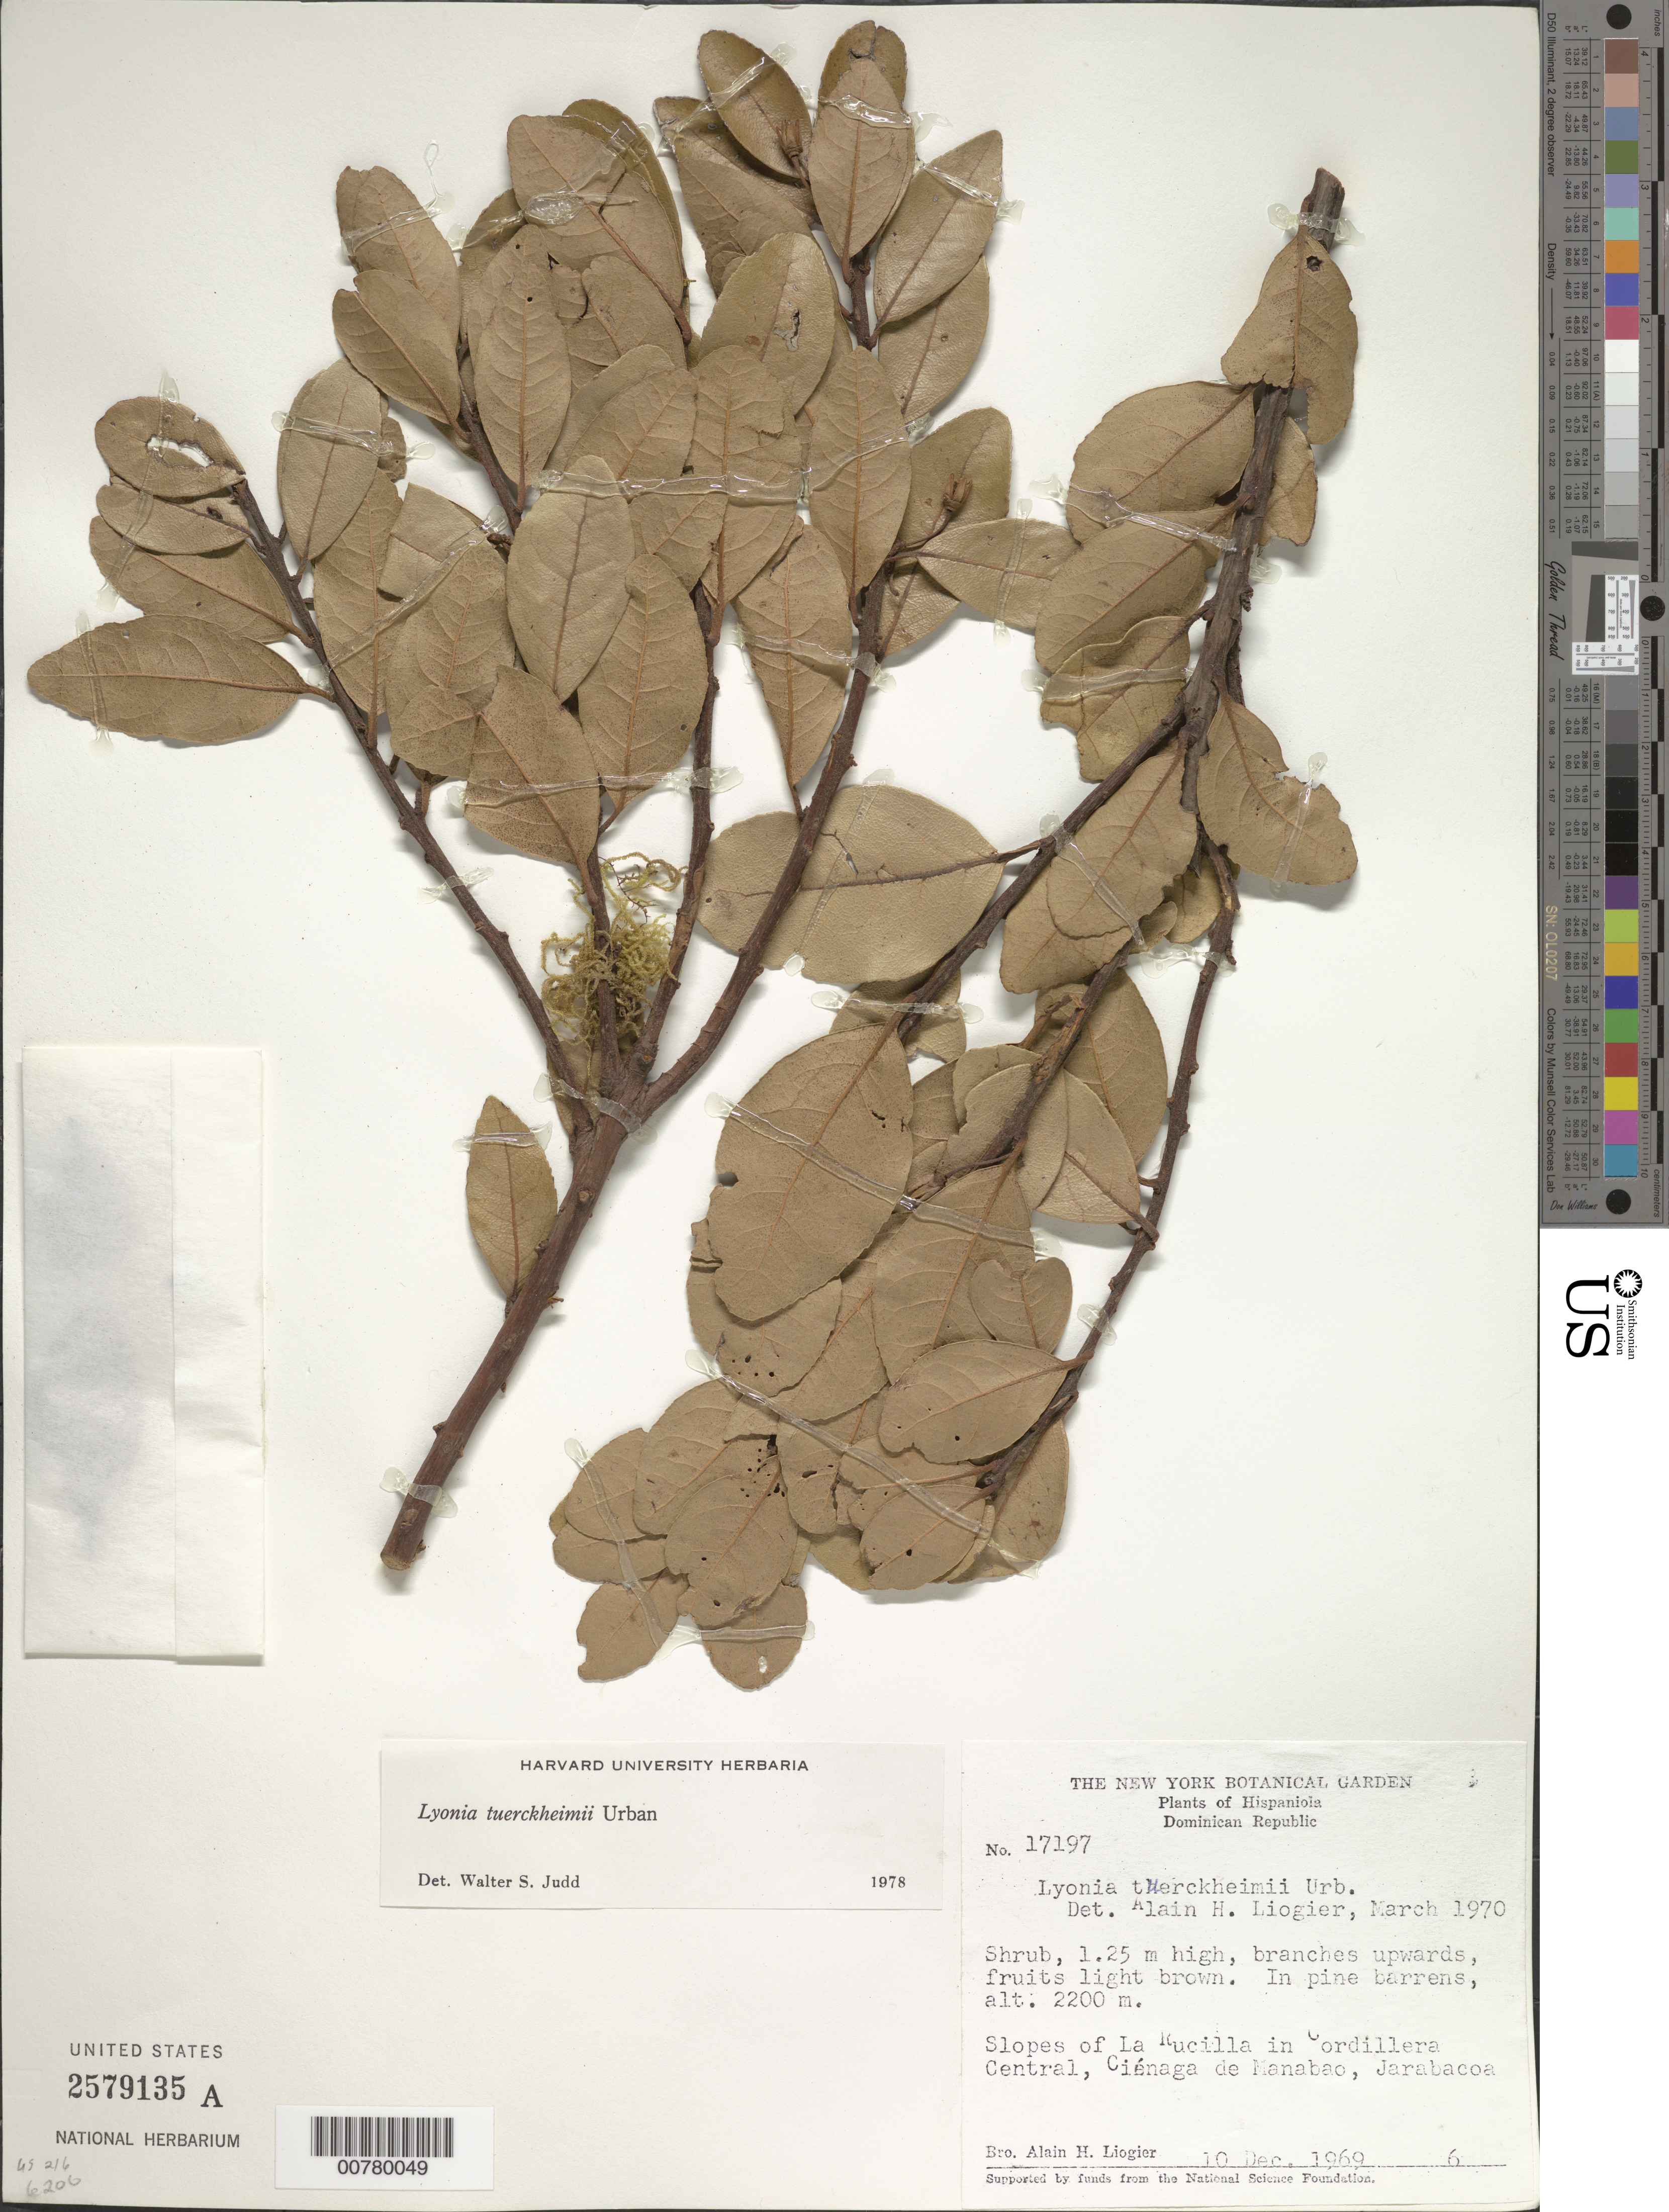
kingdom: Plantae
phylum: Tracheophyta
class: Magnoliopsida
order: Ericales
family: Ericaceae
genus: Lyonia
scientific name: Lyonia tuerckheimii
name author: Urb.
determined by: Judd, Walter S.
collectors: A. H. Liogier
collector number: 17197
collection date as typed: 10 Dec 1969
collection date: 1969-12-10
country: Dominican Republic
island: Hispaniola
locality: Slopes of La Rucilla in Cordillera Central, Ciénaga de Manabao, Jarabacoa.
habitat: In pine barrens.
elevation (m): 2200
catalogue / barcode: US 2579135A